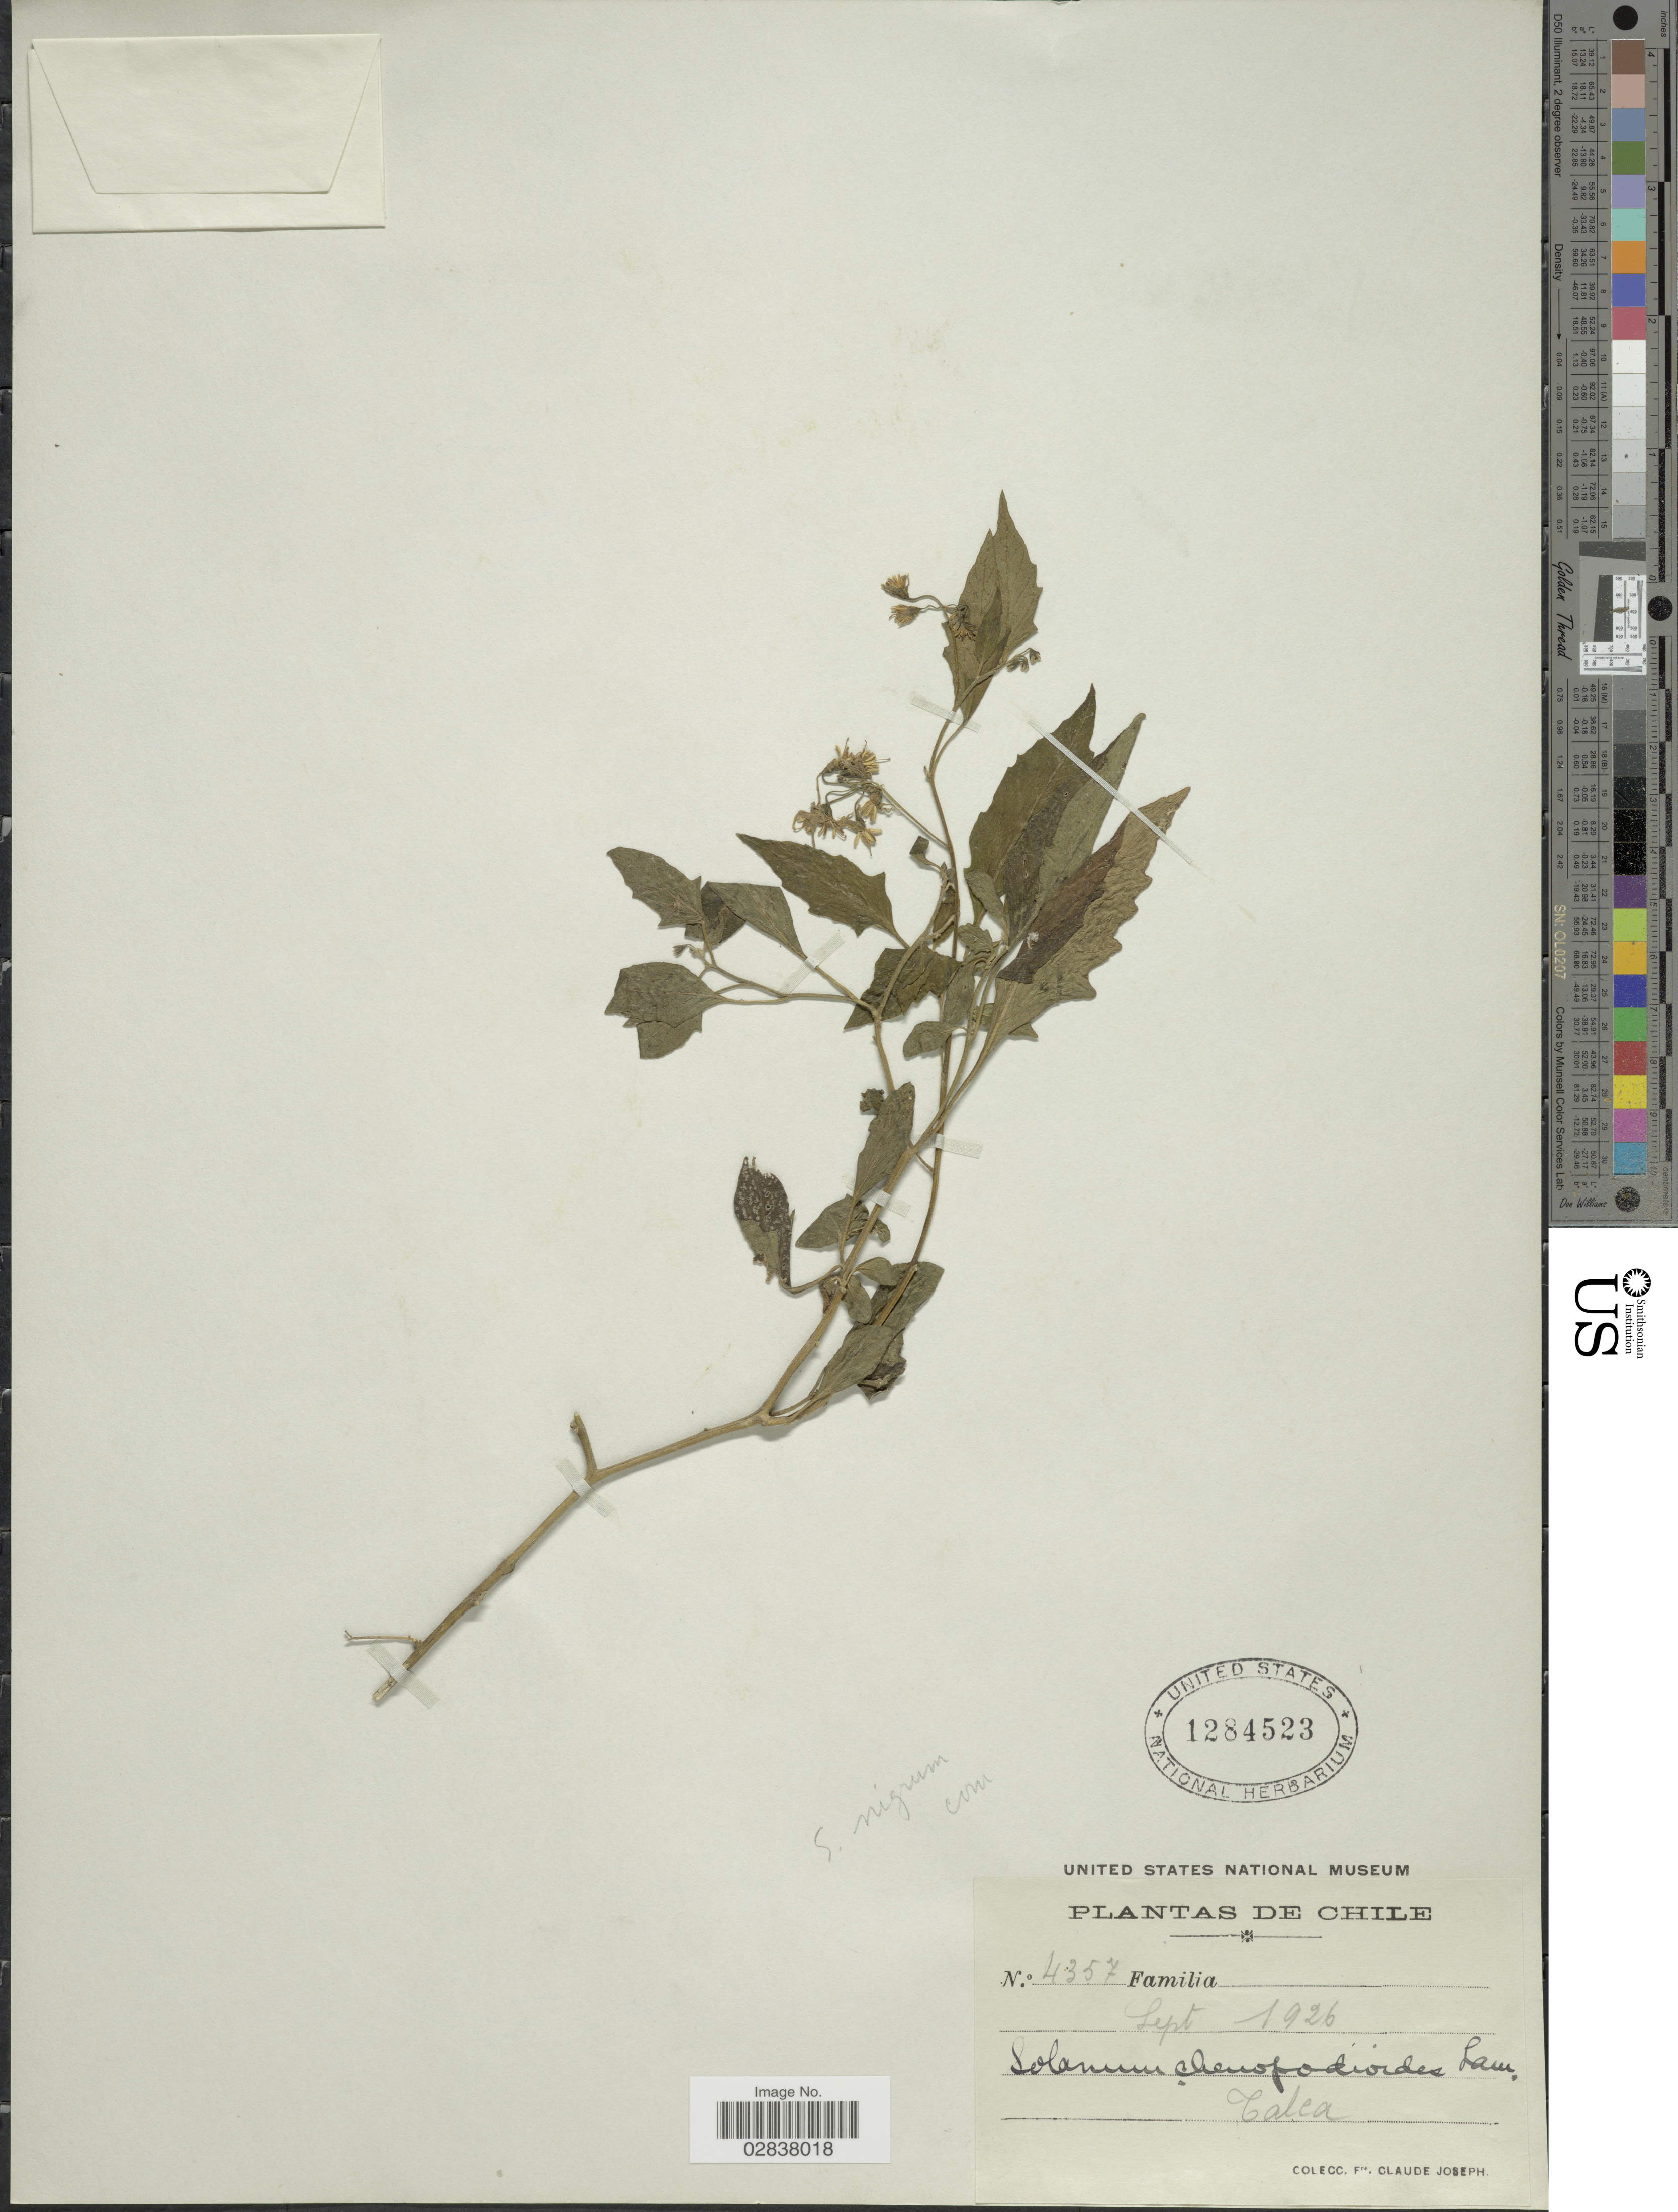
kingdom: Plantae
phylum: Tracheophyta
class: Magnoliopsida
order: Solanales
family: Solanaceae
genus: Solanum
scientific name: Solanum nigrum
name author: L.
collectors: Frere Claude Joseph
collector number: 4357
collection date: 1926-09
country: Chile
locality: Calea.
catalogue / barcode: US 1284523